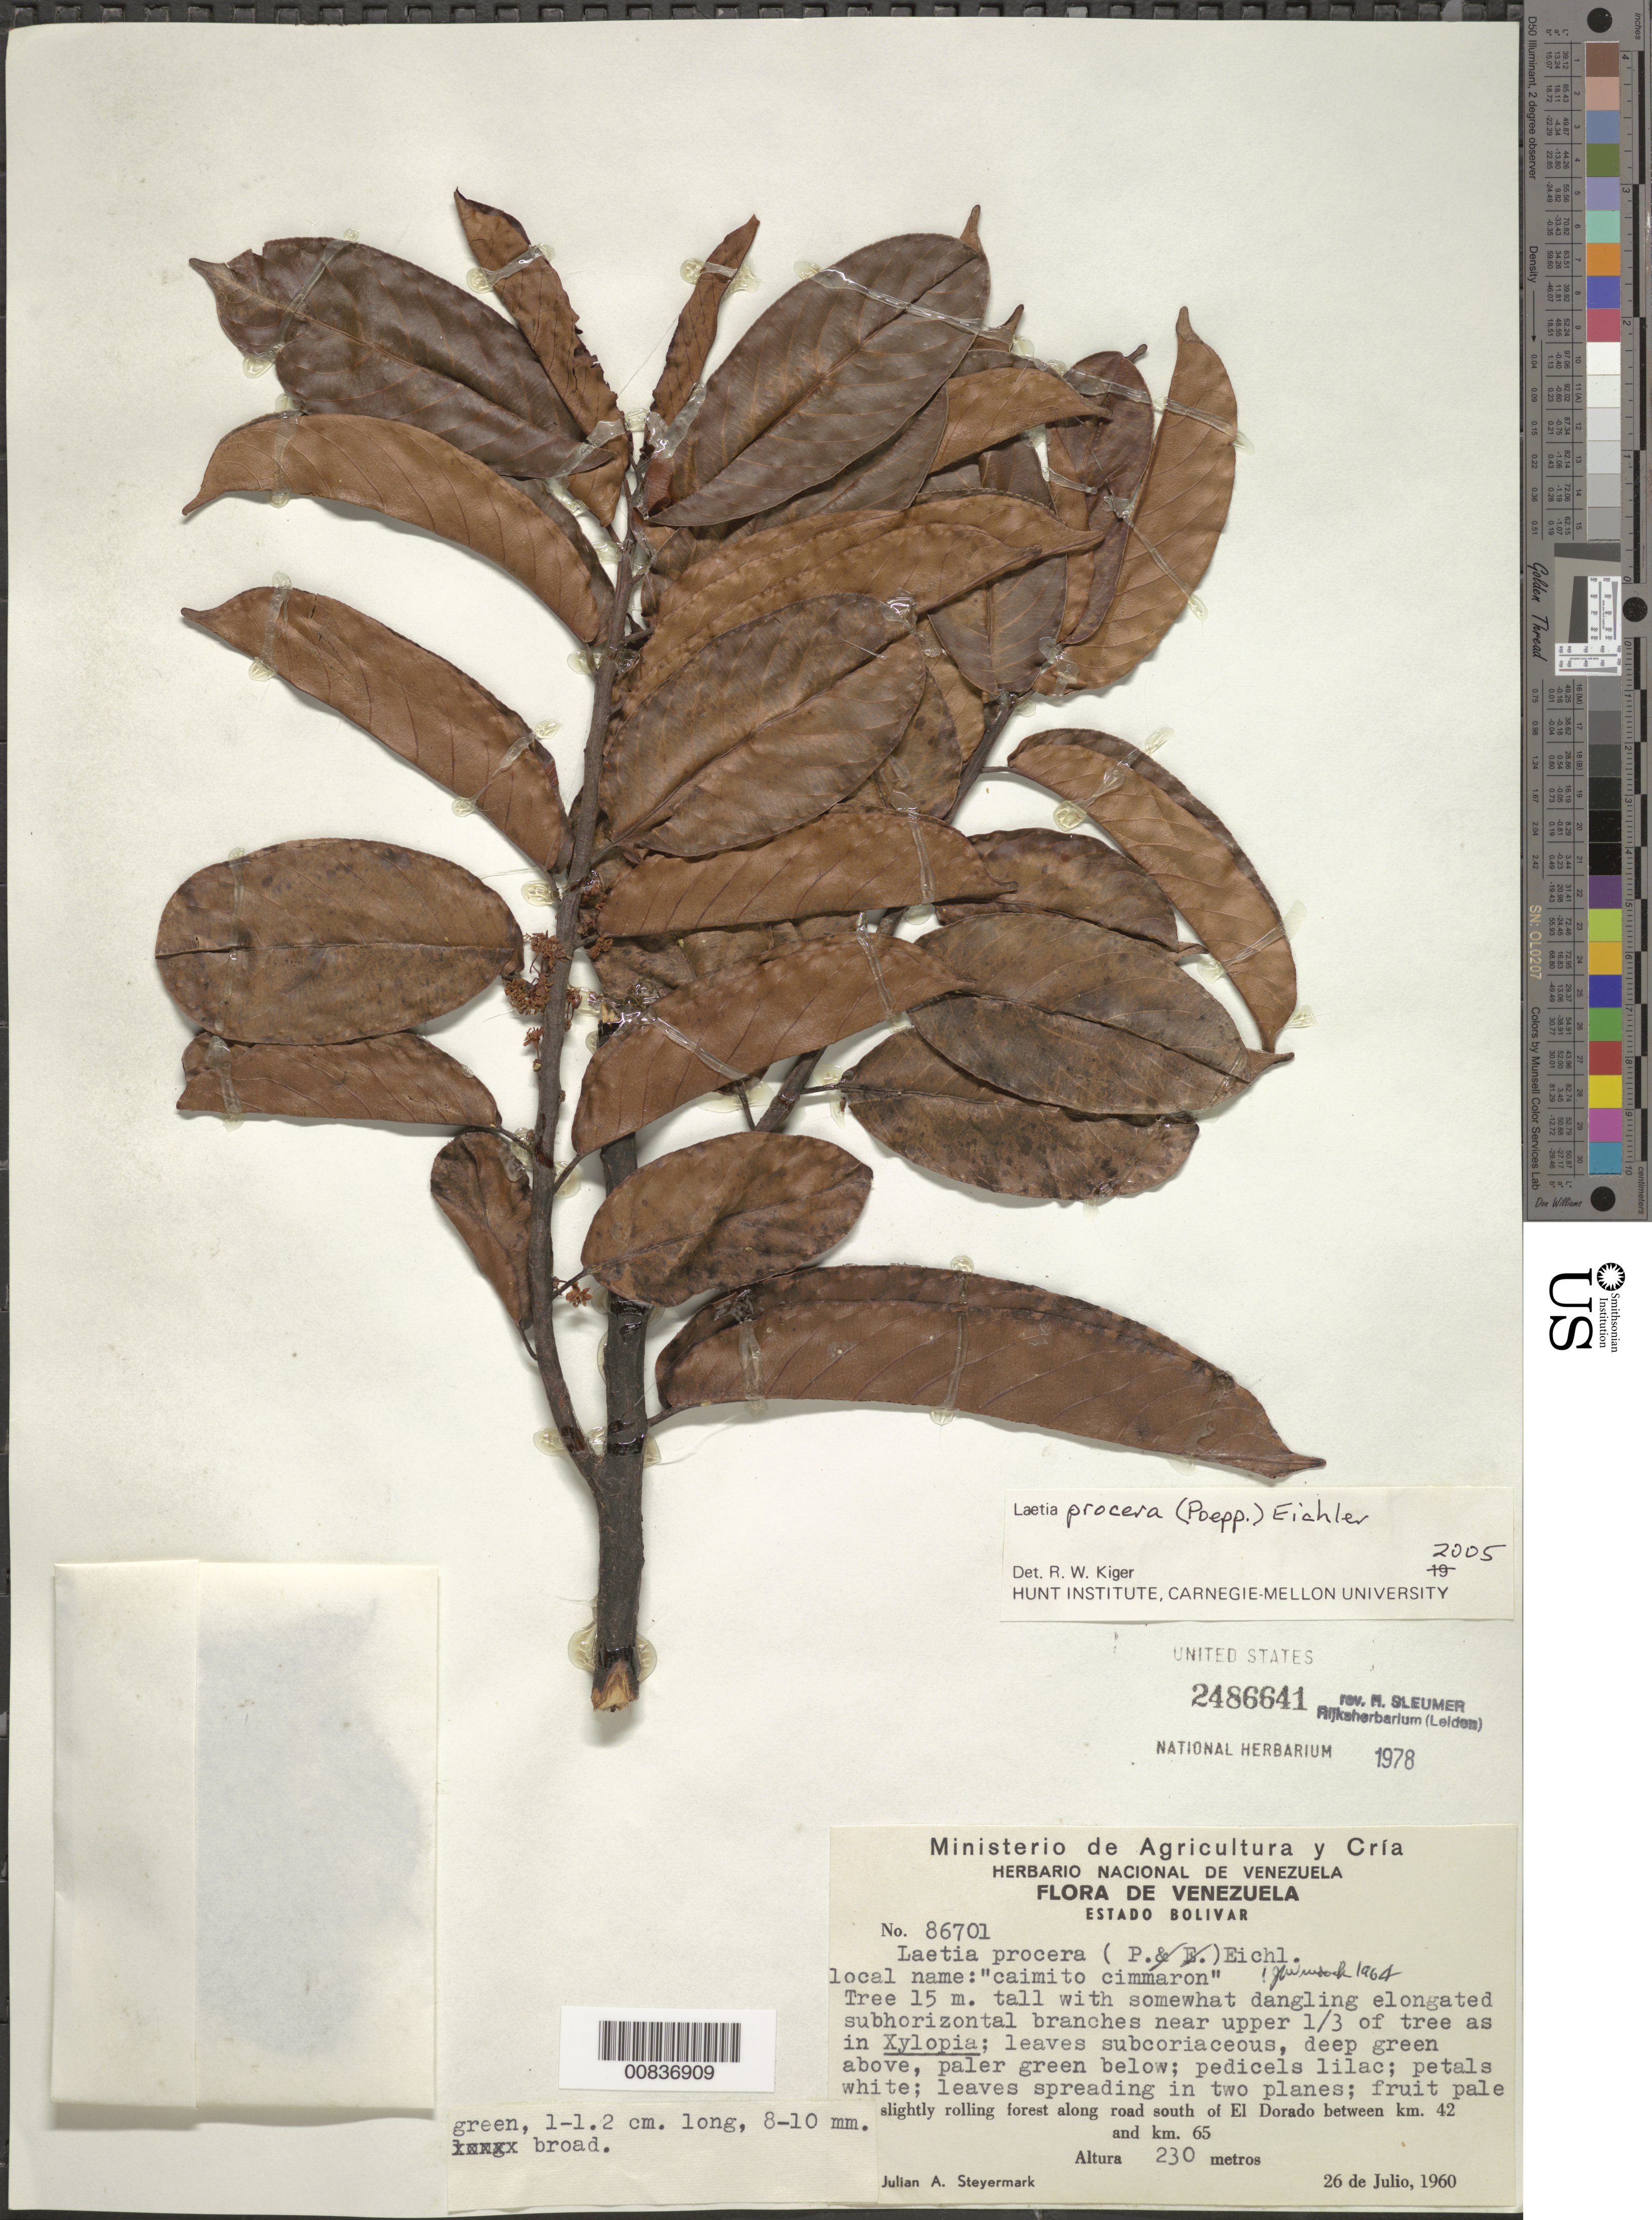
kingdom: Plantae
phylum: Tracheophyta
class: Magnoliopsida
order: Malpighiales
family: Salicaceae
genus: Laetia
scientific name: Laetia procera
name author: (Poepp.) Eichler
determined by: Kiger, R. W.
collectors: J. Steyermark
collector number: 86701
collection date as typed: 26-Jul-60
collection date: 1960-07-26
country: Venezuela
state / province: Bolívar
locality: El Dorado, S of, km 42 to km 65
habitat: Slightly rolling forest along road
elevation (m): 70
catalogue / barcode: US 2486641